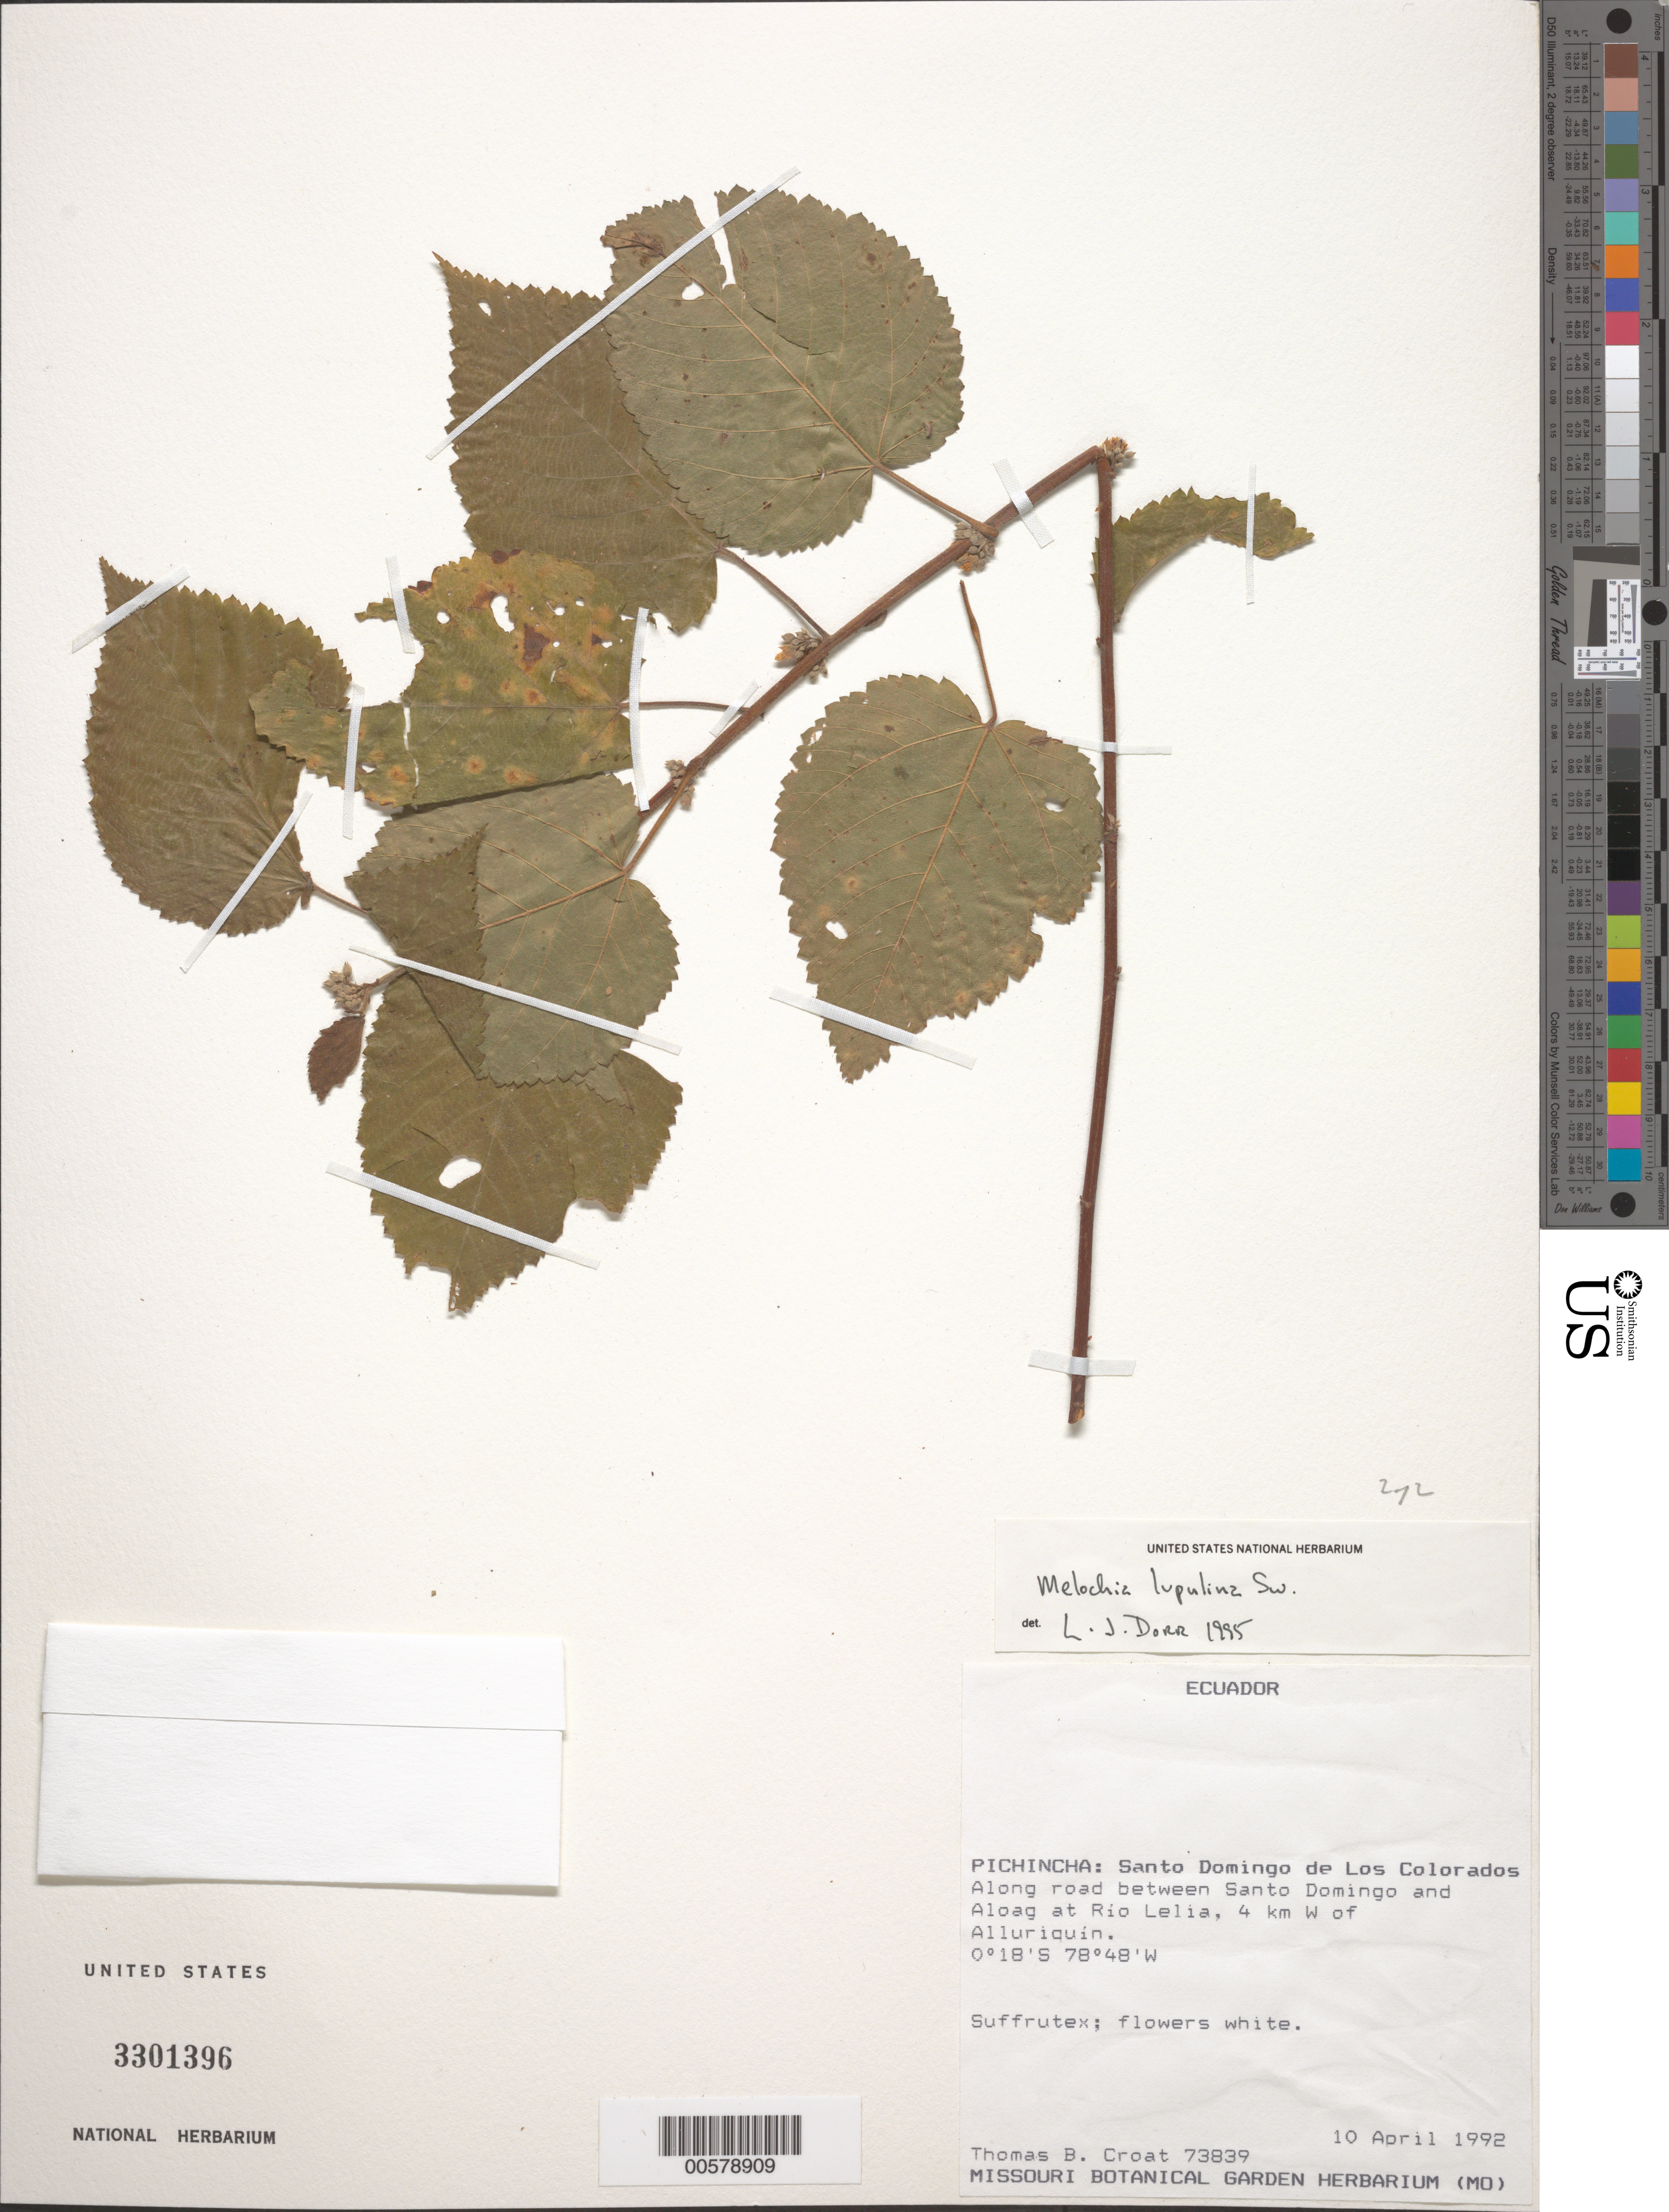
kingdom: Plantae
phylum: Tracheophyta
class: Magnoliopsida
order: Malvales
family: Malvaceae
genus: Melochia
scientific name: Melochia lupulina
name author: Sw.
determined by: Dorr, L. J., (BOT), Smithsonian Institution - National Museum of Natural History (UNITED STATES)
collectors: T. B. Croat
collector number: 73839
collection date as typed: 10 Apr 1992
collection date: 1992-04-10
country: Ecuador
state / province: Pichincha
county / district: Santo Domingo de Los Colorados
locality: Along road between Santo Domingo and Aloag at Río Lelia, 4 km W ofAlluriquin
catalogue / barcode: US 3301396